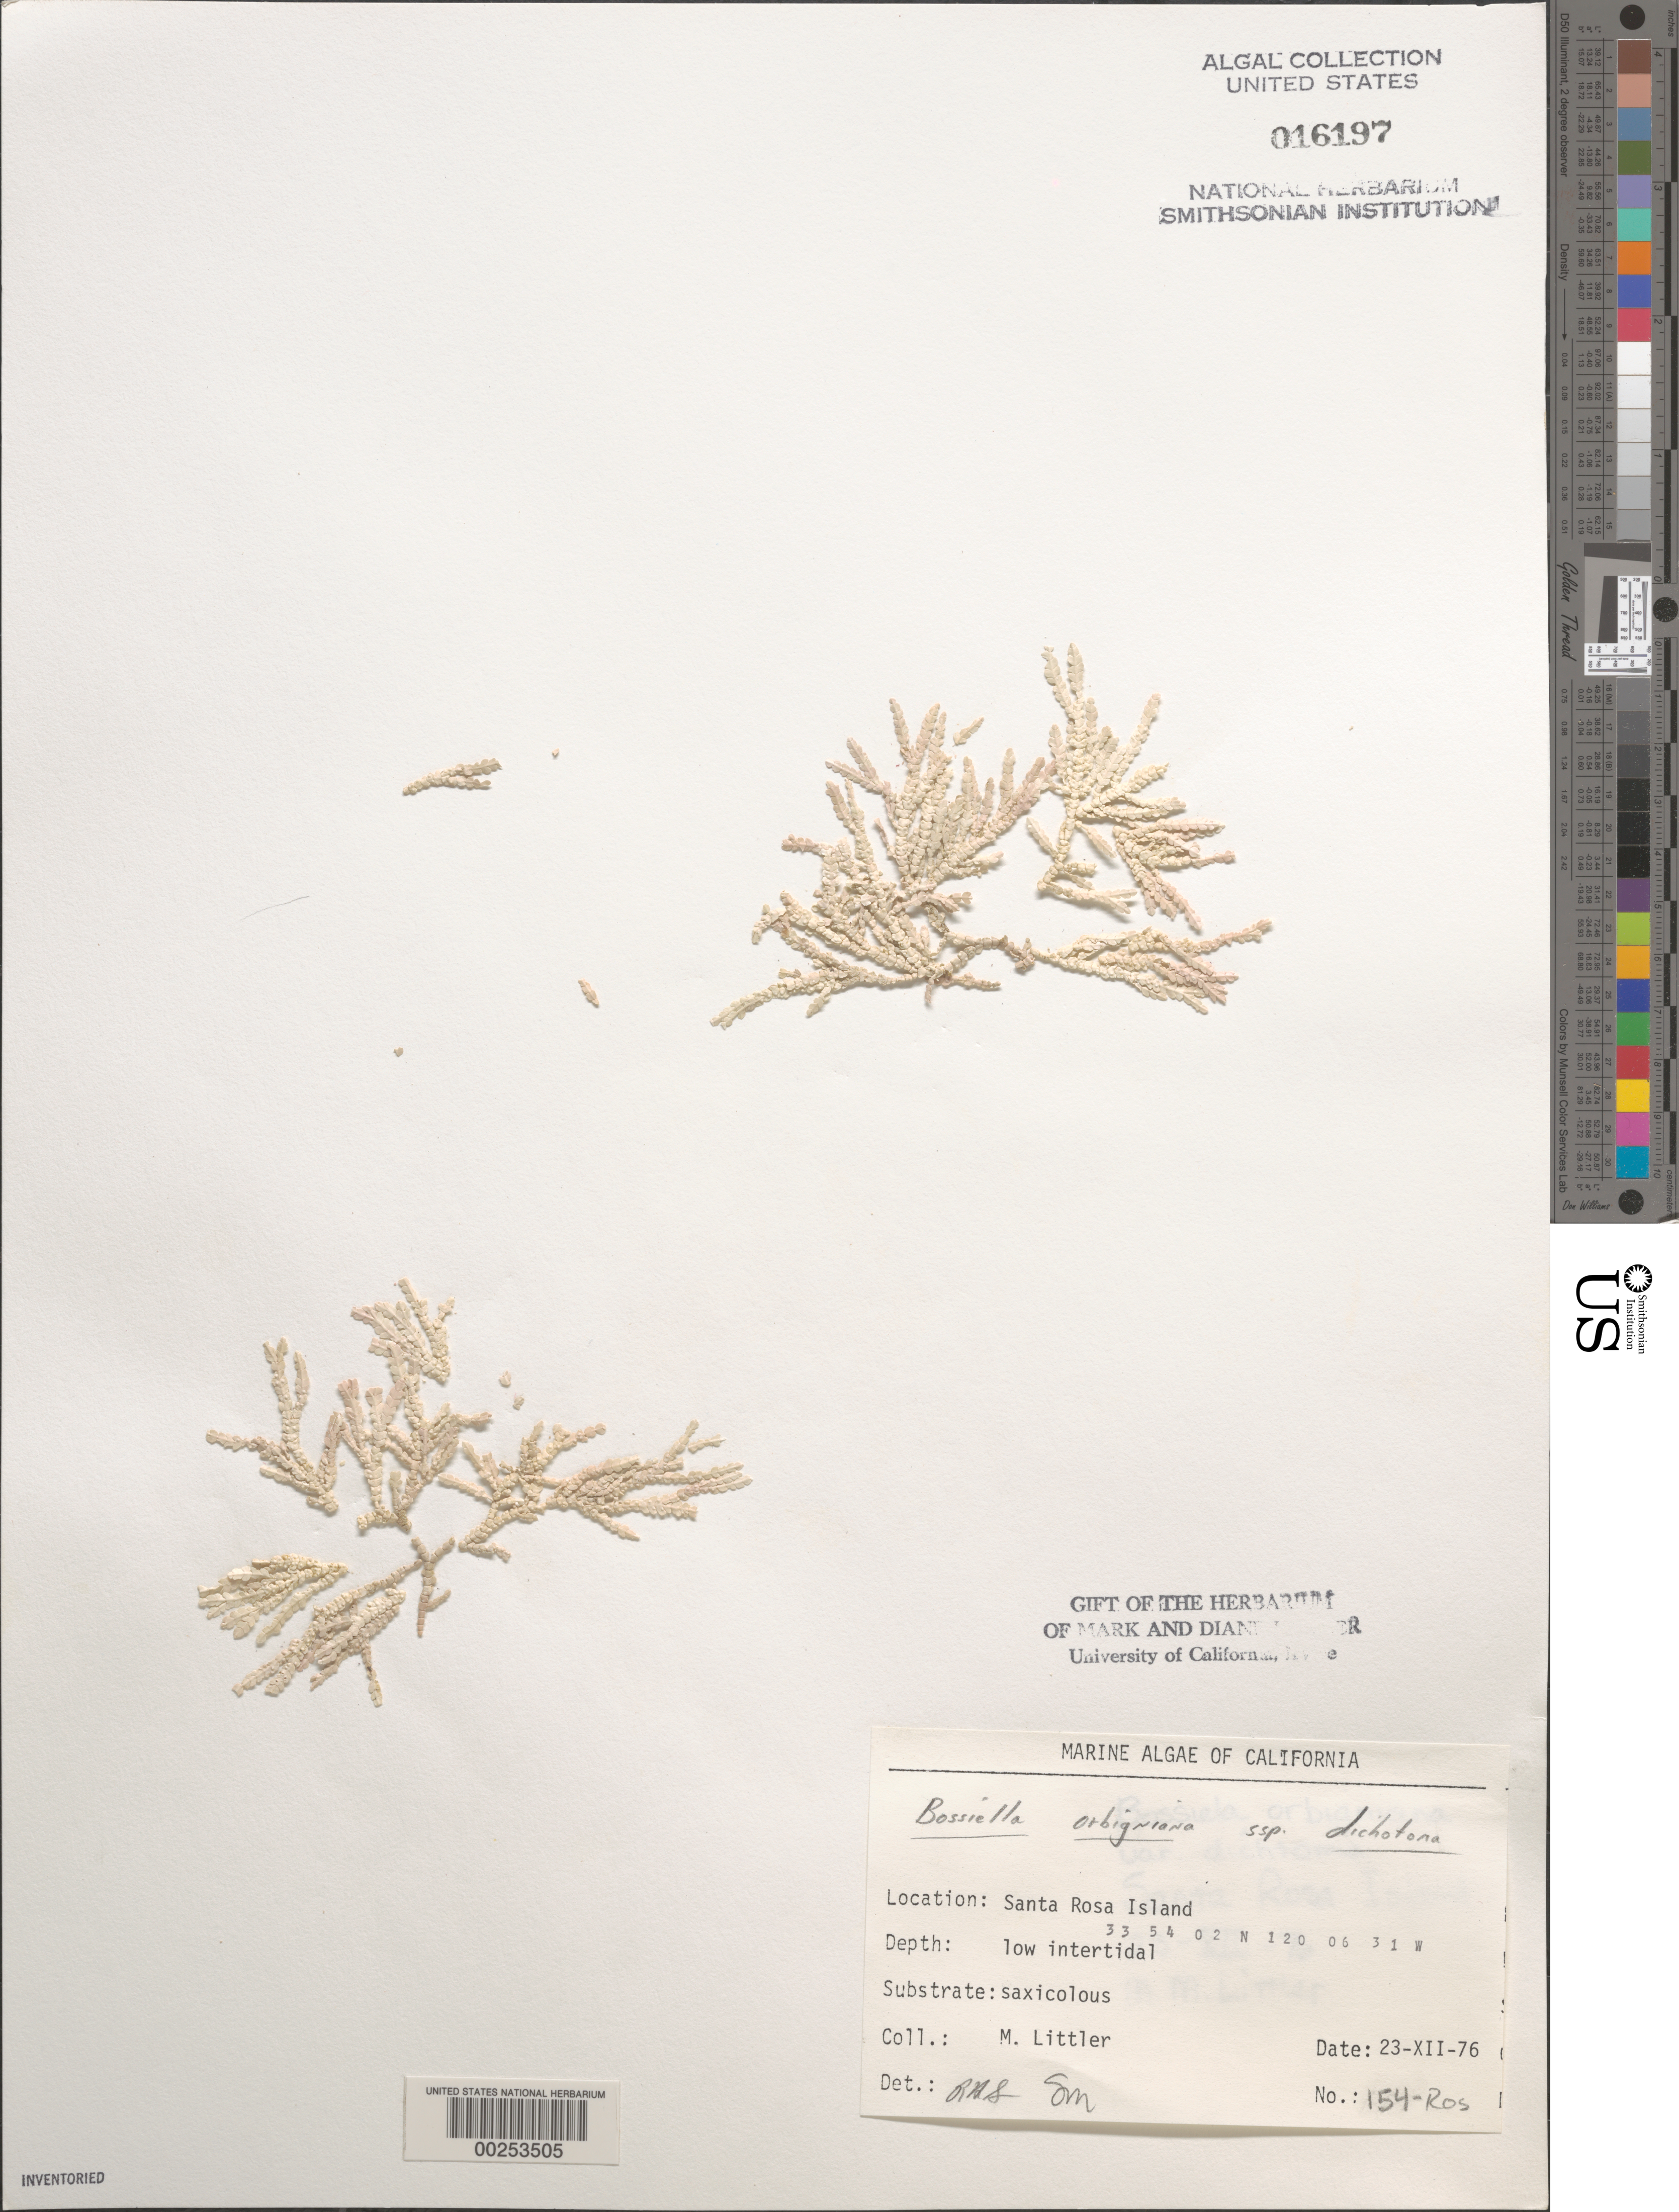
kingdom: Plantae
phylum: Rhodophyta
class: Florideophyceae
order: Corallinales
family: Corallinaceae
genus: Bossiella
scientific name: Bossiella orbigniana subsp. dichotoma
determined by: Sims, Robert H.; Murray, S. N.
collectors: M. M. Littler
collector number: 154-ros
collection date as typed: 23 Dec 1976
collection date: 1976-12-23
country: United States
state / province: California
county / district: Santa Barbara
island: Santa Rosa Island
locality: Johnson's Lee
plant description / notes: BLM-SOCALBIGHT Rocky Intertidal Survey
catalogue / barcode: US 16197